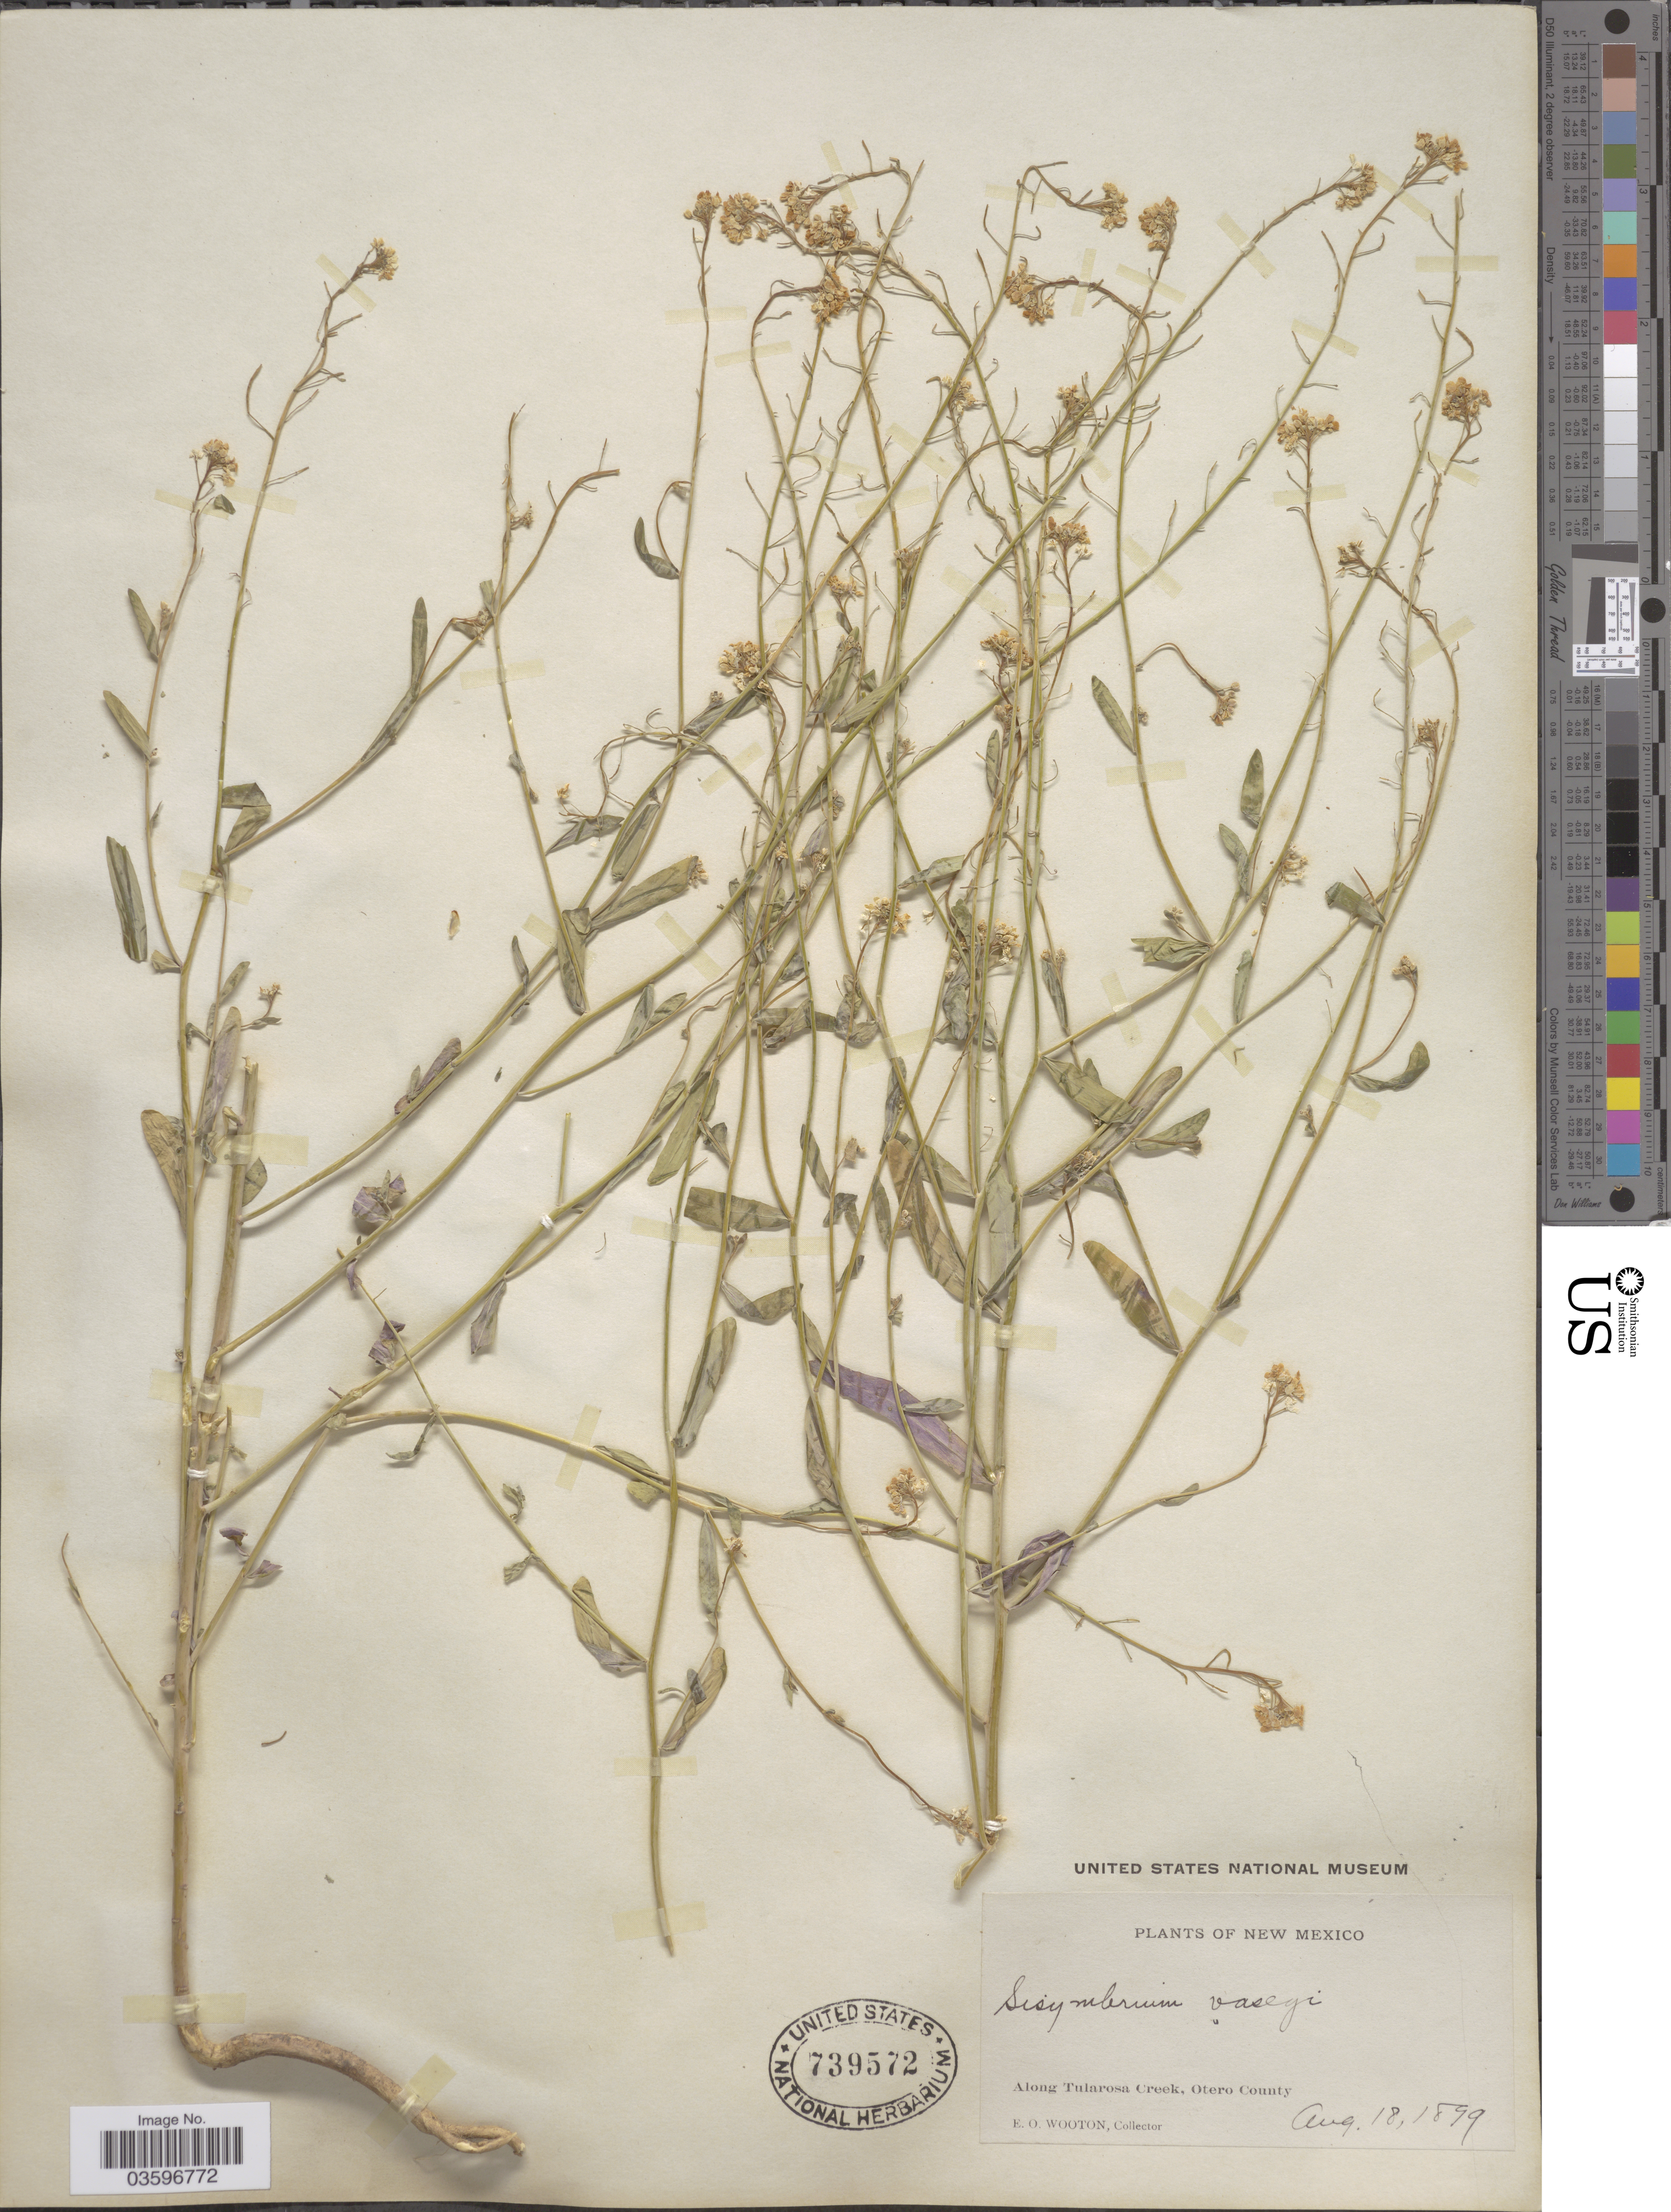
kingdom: Plantae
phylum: Tracheophyta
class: Magnoliopsida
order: Brassicales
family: Brassicaceae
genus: Thelypodiopsis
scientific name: Thelypodiopsis vaseyi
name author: (S. Watson ex B.L. Rob.) Rollins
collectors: E. O. Wooton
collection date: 1899-08-18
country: United States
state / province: New Mexico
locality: Along Tularosa Creek, Otero County.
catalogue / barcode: US 739572